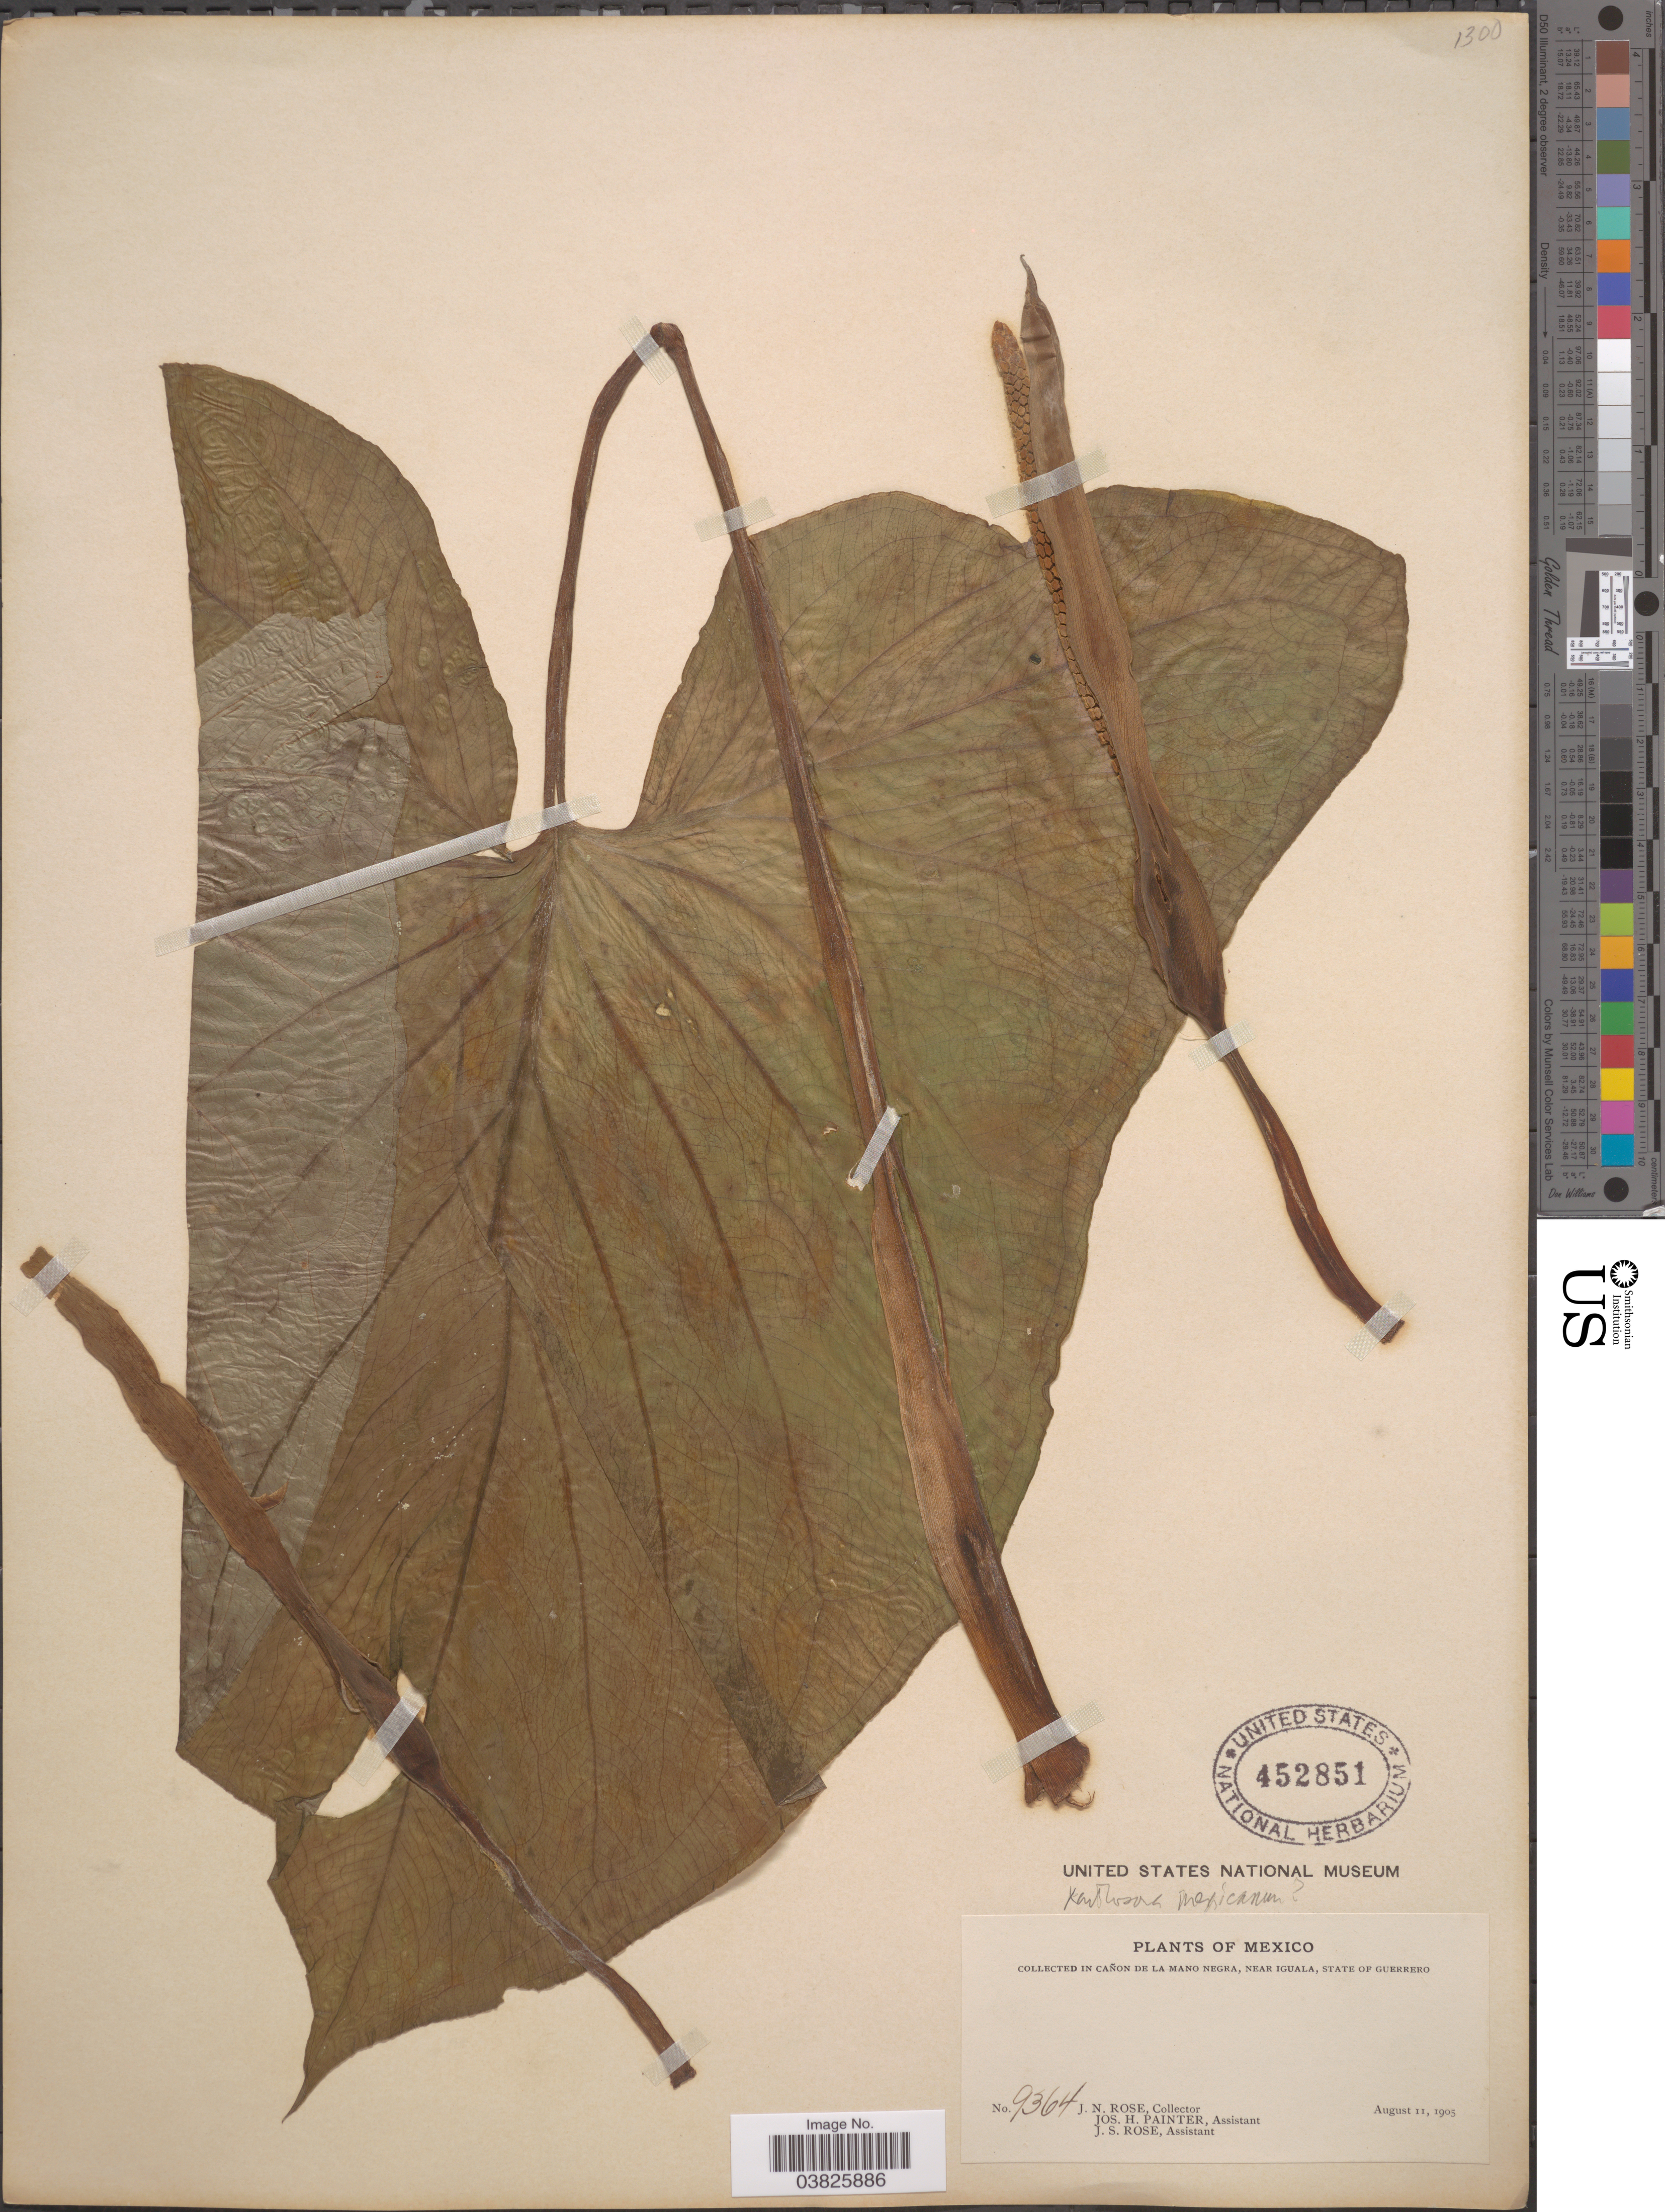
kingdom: Plantae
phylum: Tracheophyta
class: Liliopsida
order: Alismatales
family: Araceae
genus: Xanthosoma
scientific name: Xanthosoma mexicanum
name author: Liebm.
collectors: J. N. Rose, J. H. Painter & J. S. Rose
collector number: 9364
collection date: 1905-08-11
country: Mexico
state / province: Guerrero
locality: In cañon de La Mano Negra, near Iguala.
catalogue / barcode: US 452851